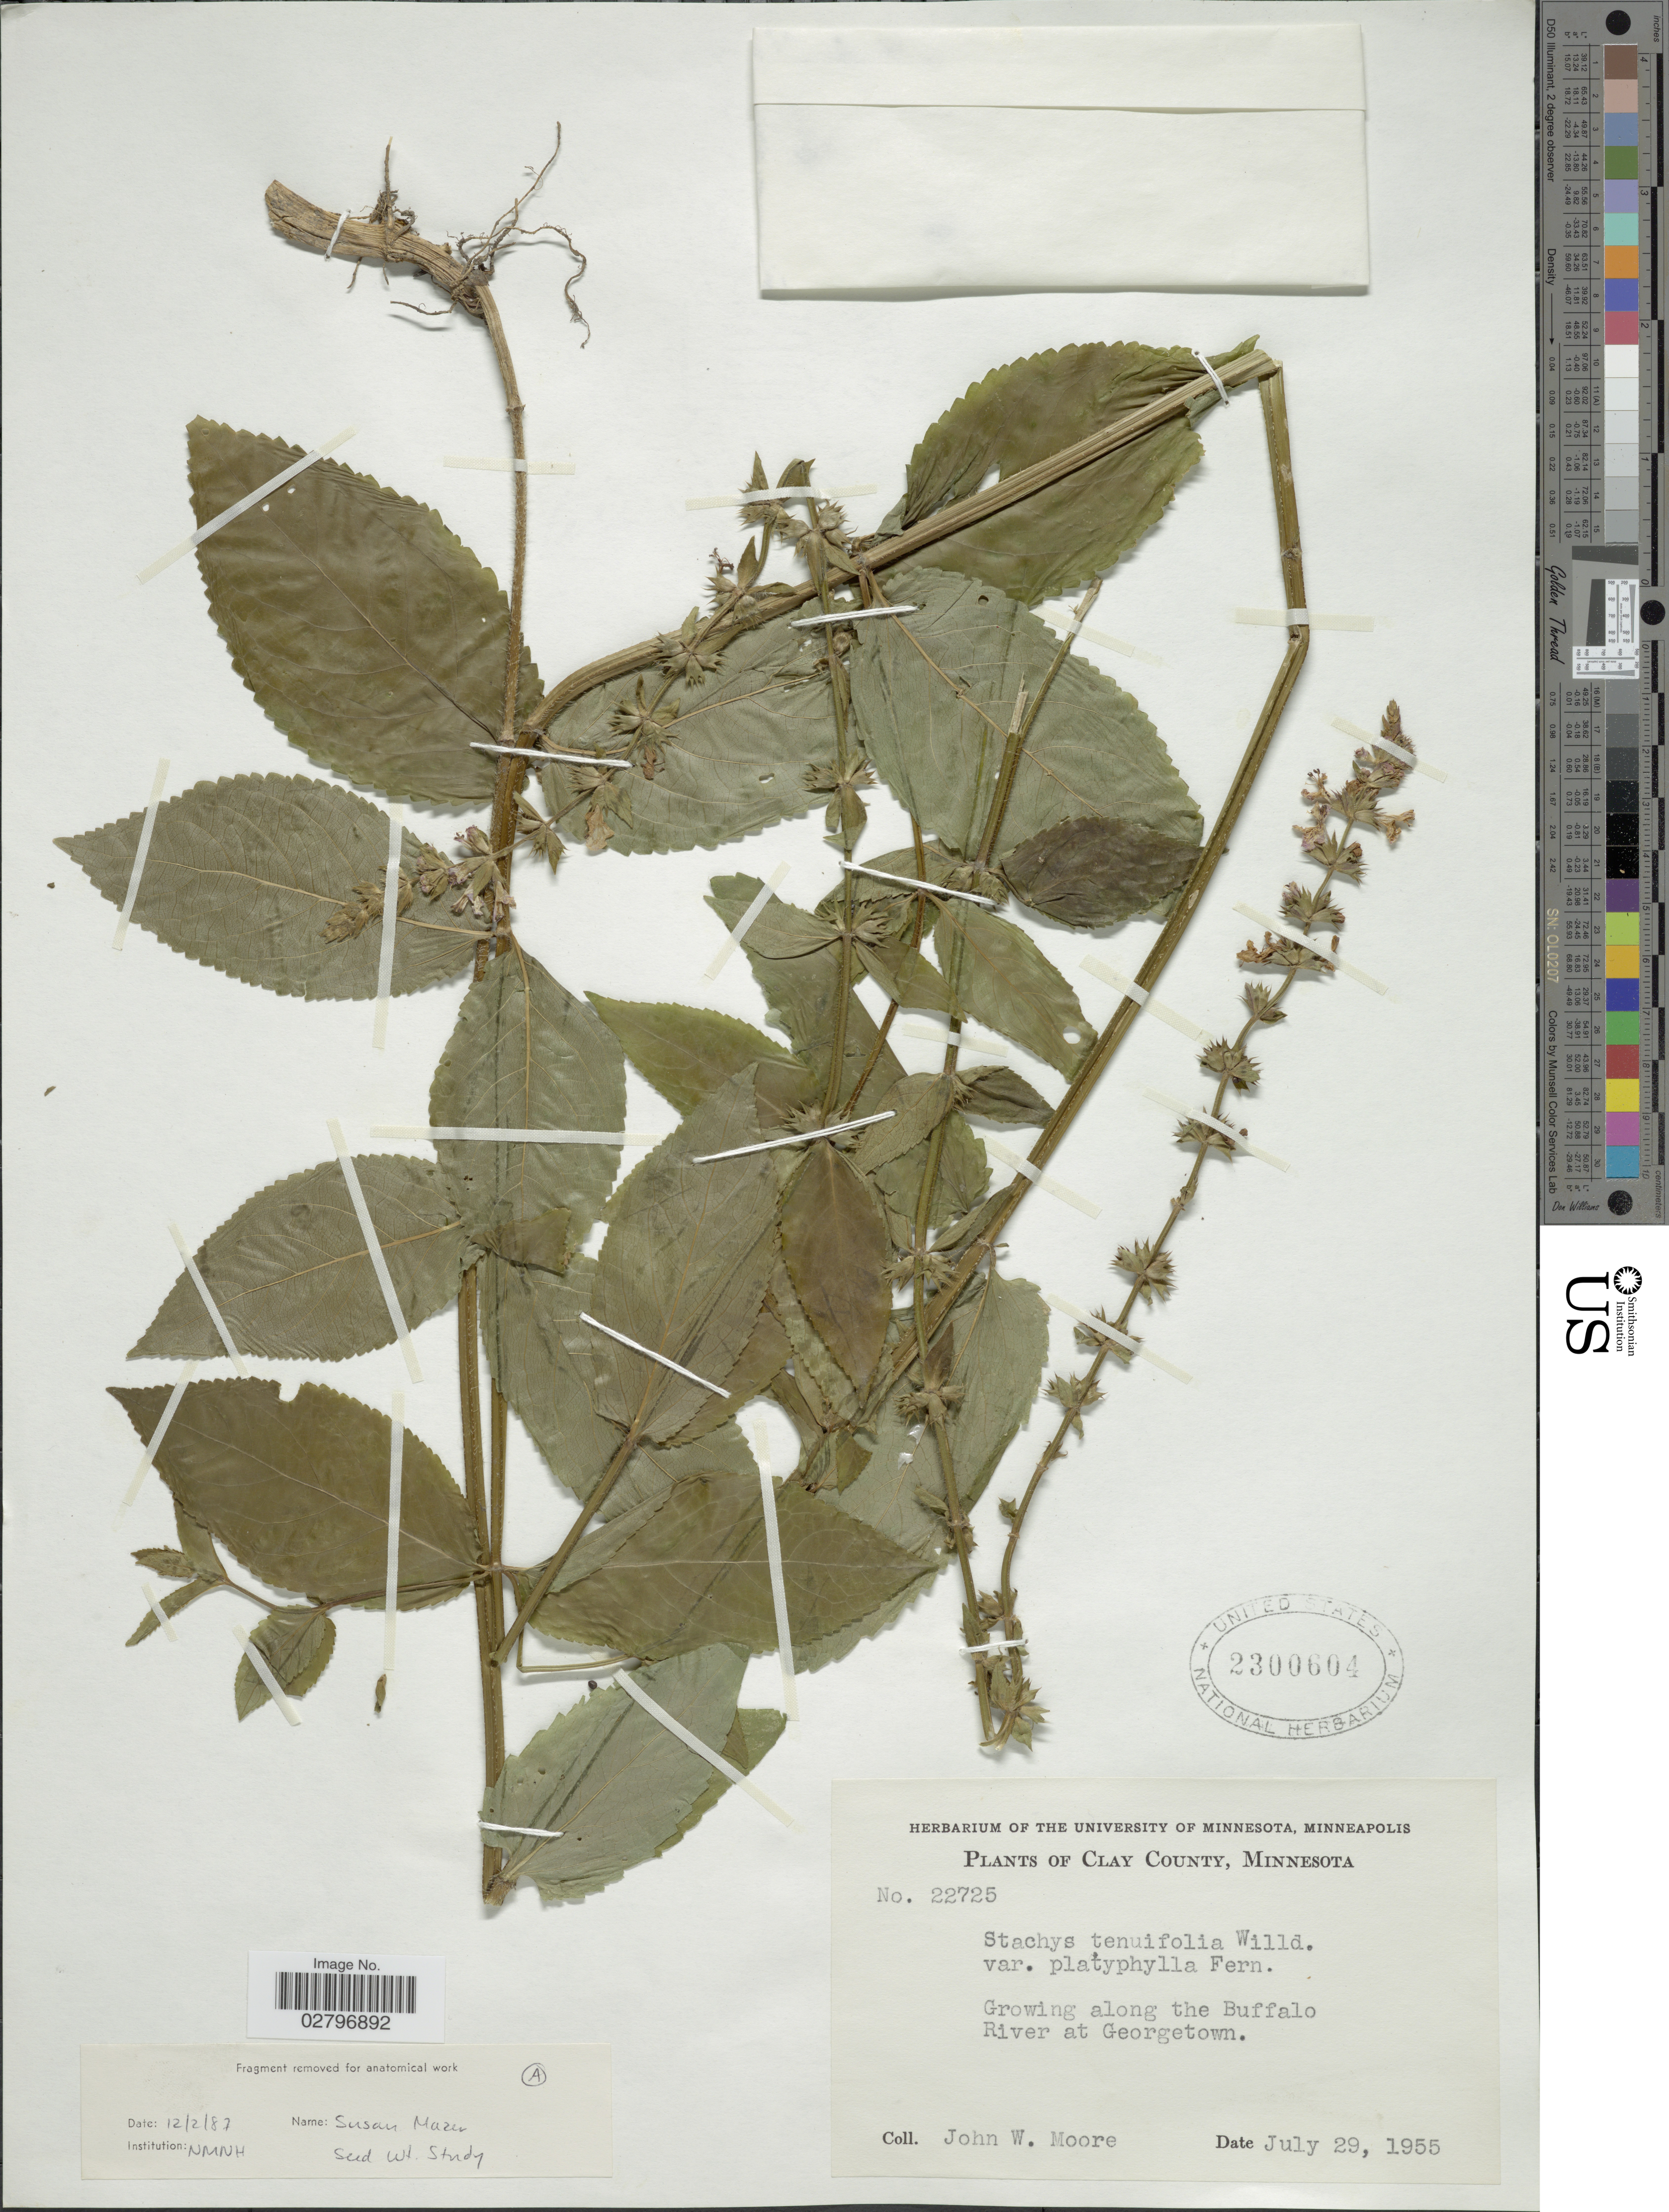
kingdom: Plantae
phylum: Tracheophyta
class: Magnoliopsida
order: Lamiales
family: Lamiaceae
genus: Stachys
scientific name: Stachys tenuifolia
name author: Willd.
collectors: J. Moore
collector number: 22725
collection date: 1955-07-29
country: United States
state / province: Minnesota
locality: Clay County, Minnesota, Growing along the Buffalo, River at Georgetown.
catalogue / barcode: US 2300604